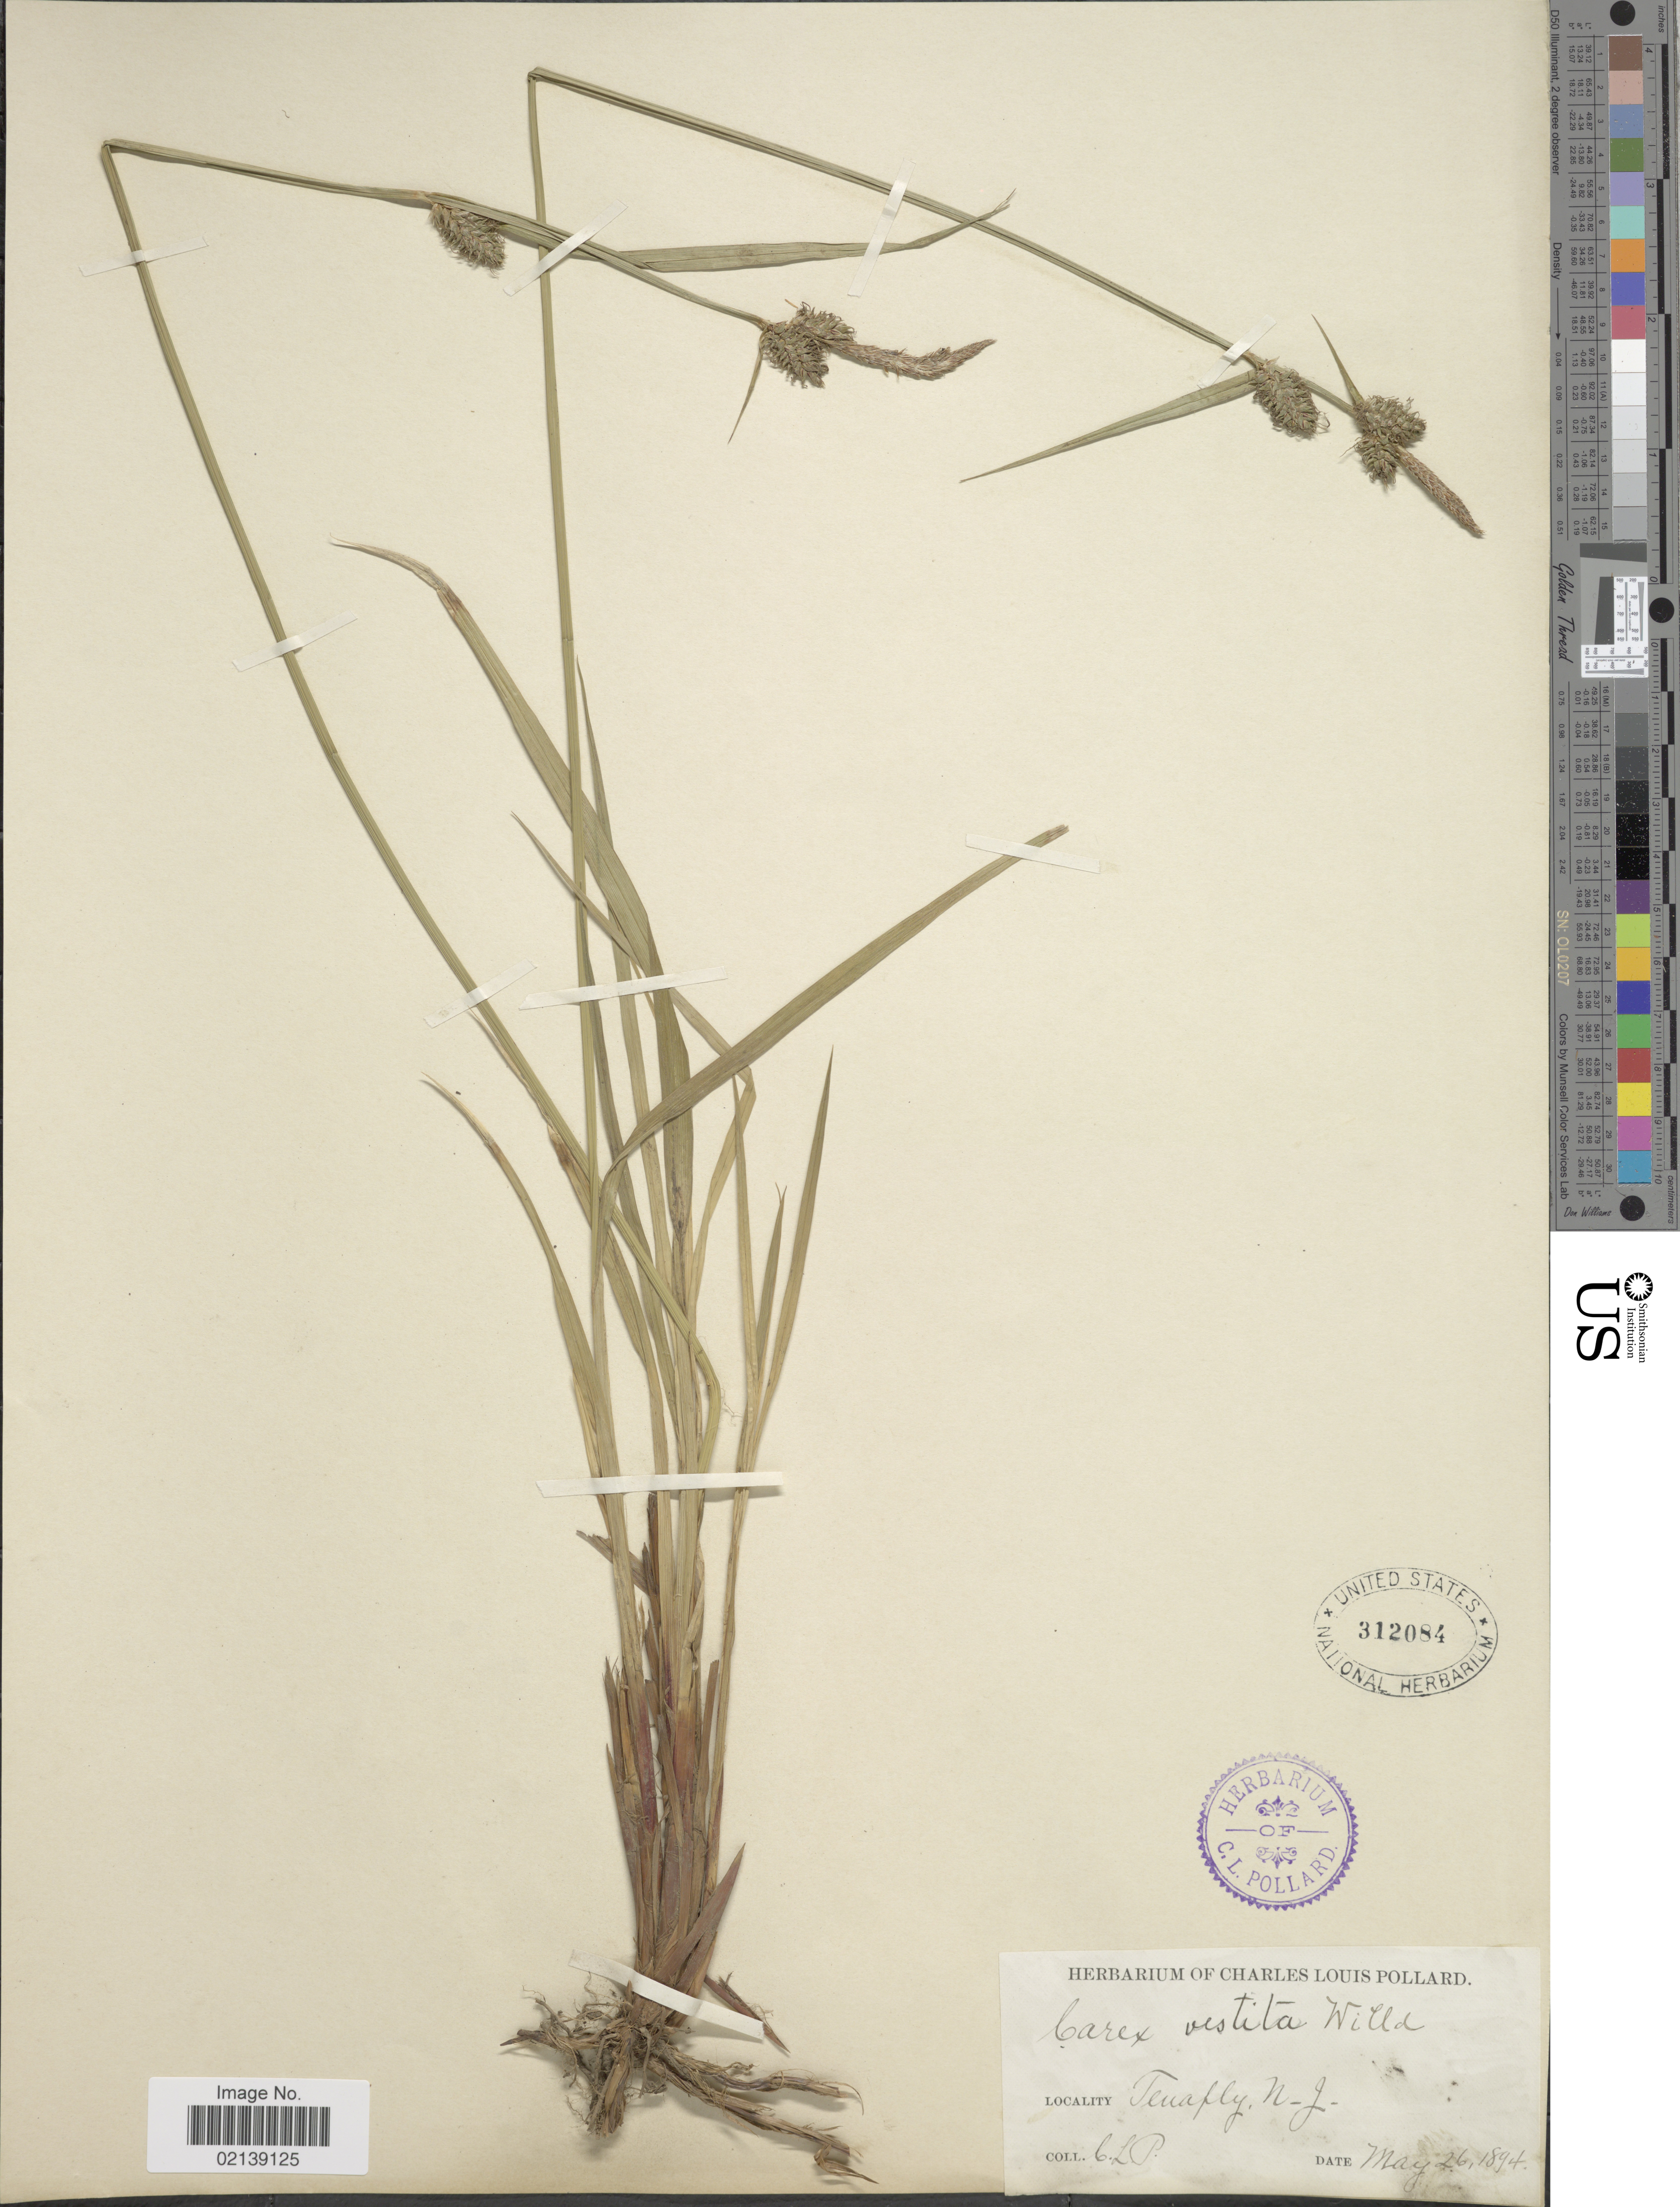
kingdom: Plantae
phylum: Tracheophyta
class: Liliopsida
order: Poales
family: Cyperaceae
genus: Carex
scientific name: Carex vestita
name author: Willd.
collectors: C. L. Pollard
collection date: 1894-05-26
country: United States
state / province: New Jersey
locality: Tenafly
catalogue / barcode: US 312084